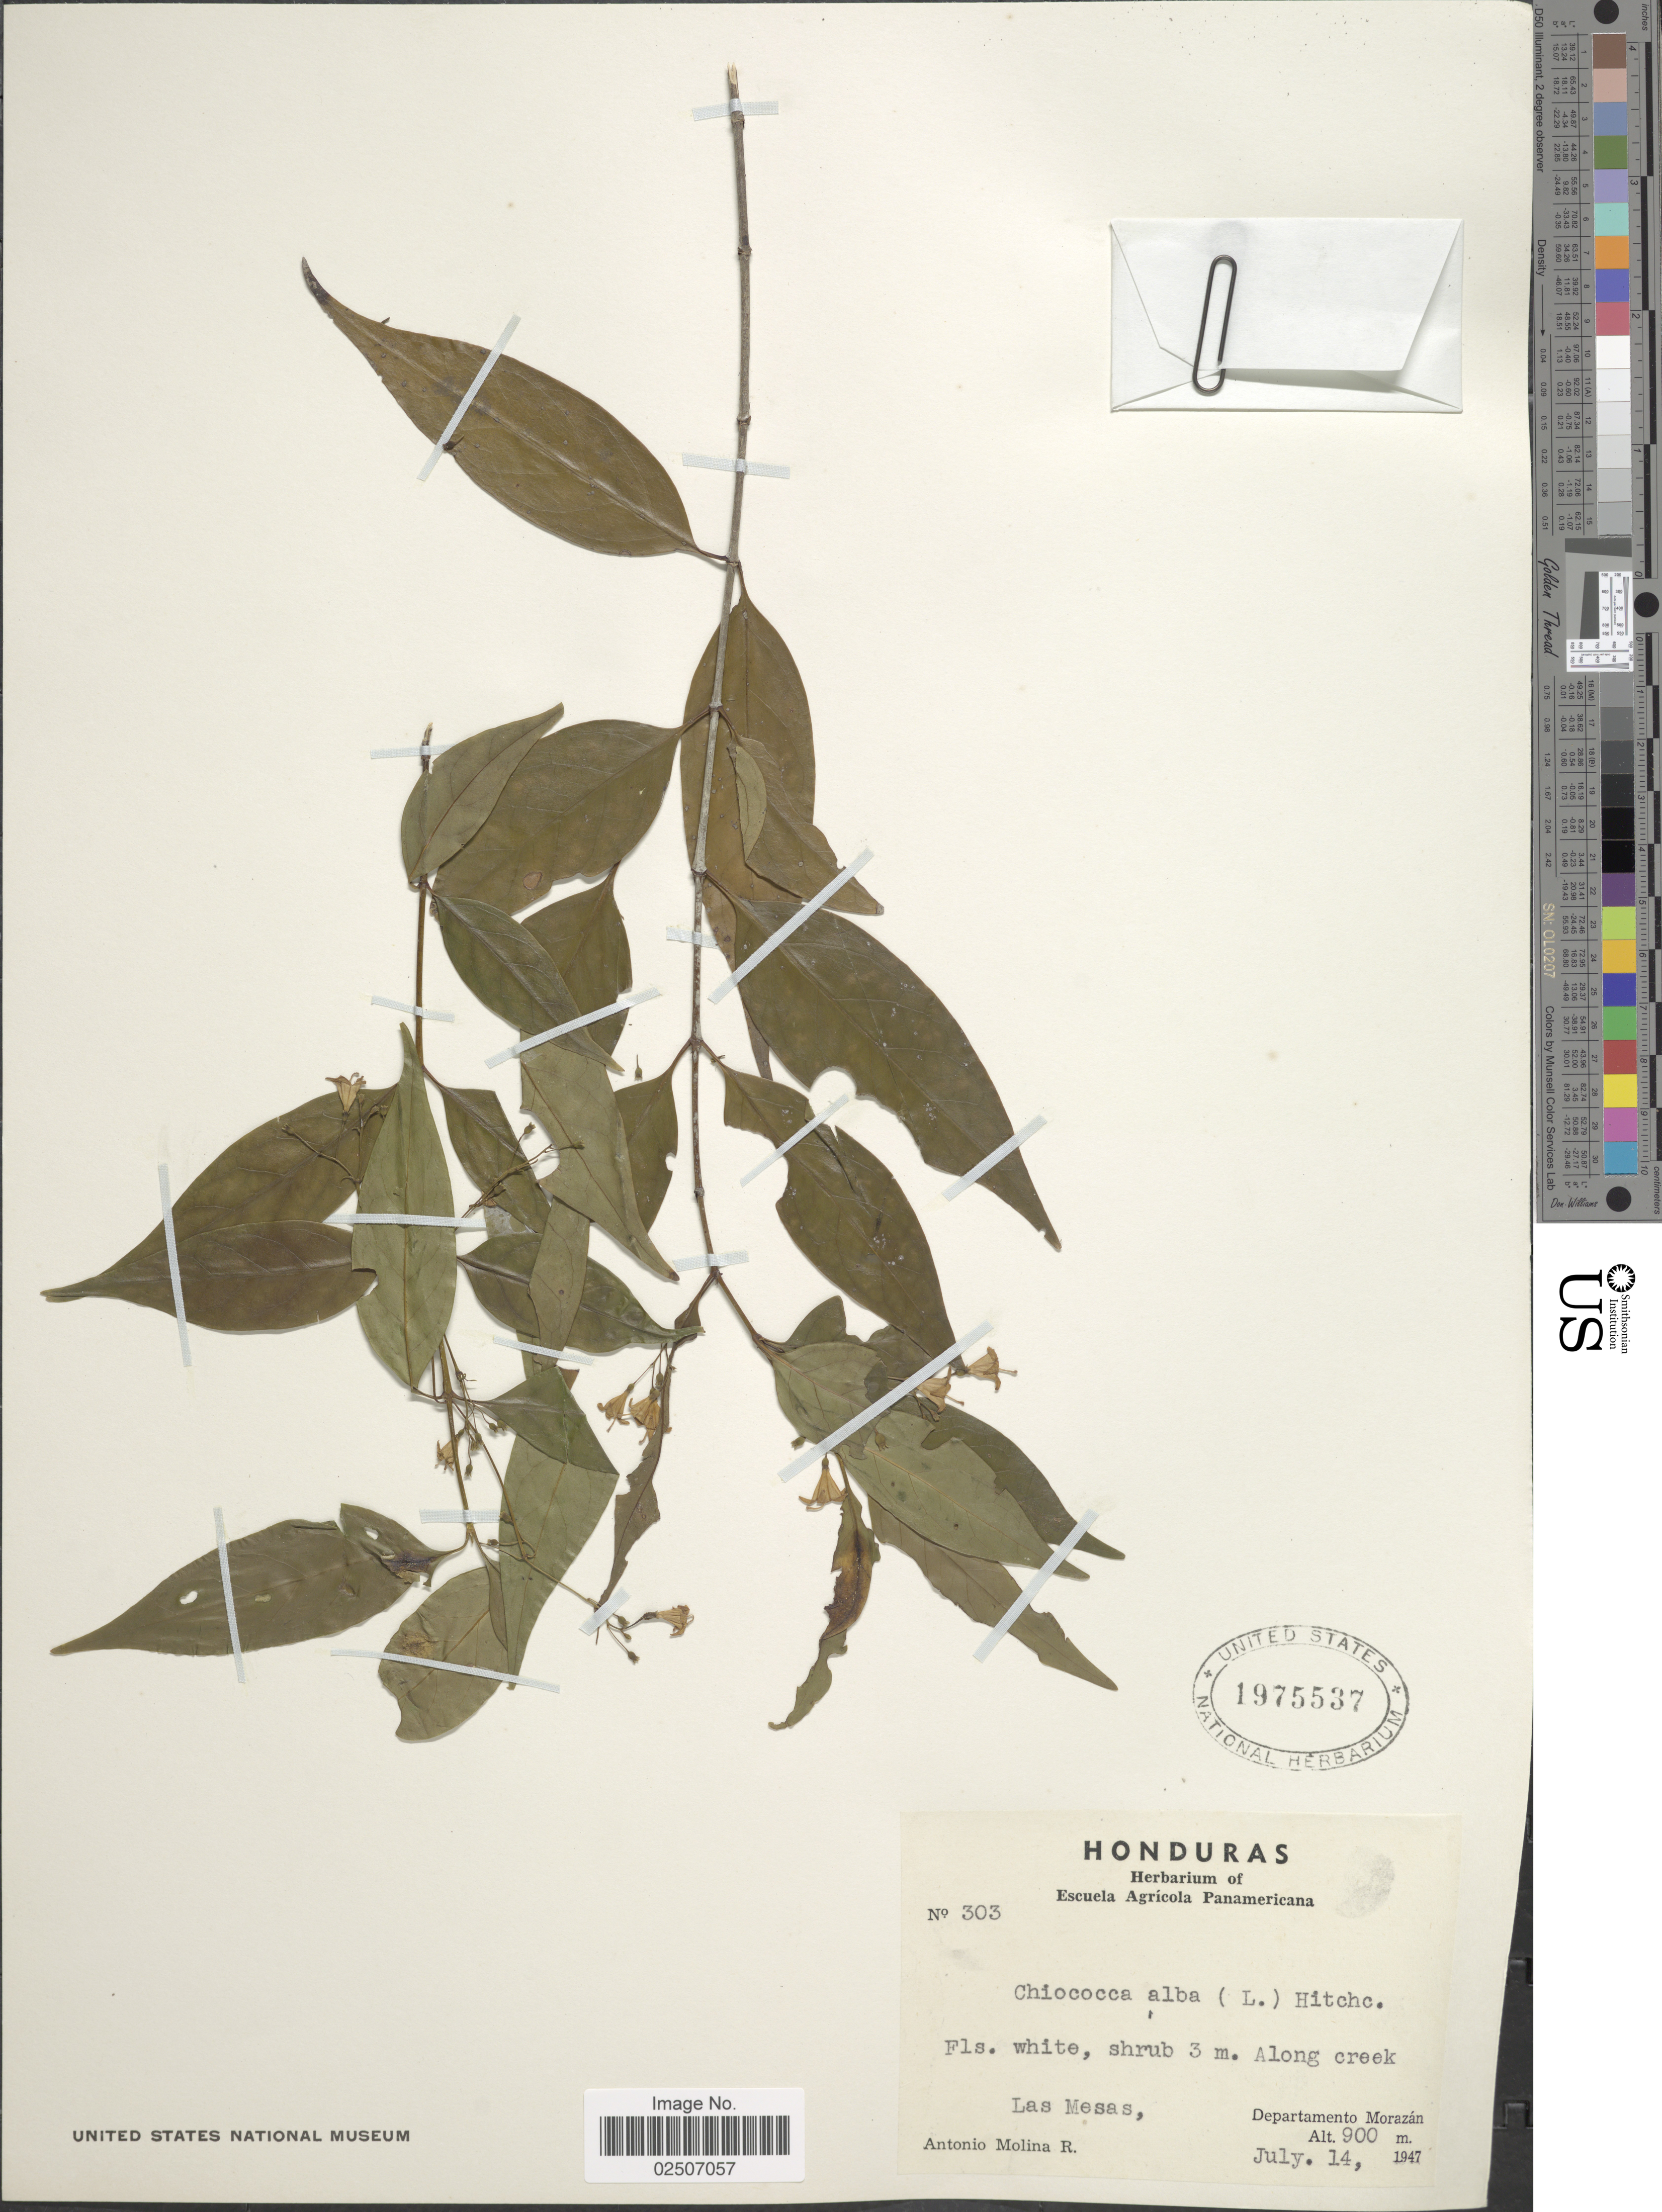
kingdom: Plantae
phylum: Tracheophyta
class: Magnoliopsida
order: Gentianales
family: Rubiaceae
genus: Chiococca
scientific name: Chiococca alba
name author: (L.) Hitchc.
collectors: A. Molina R.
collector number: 303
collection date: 1947-07-14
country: Honduras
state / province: Fco. Morazán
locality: Las Mesas, Departamento Morazan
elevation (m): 900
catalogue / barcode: US 1975537